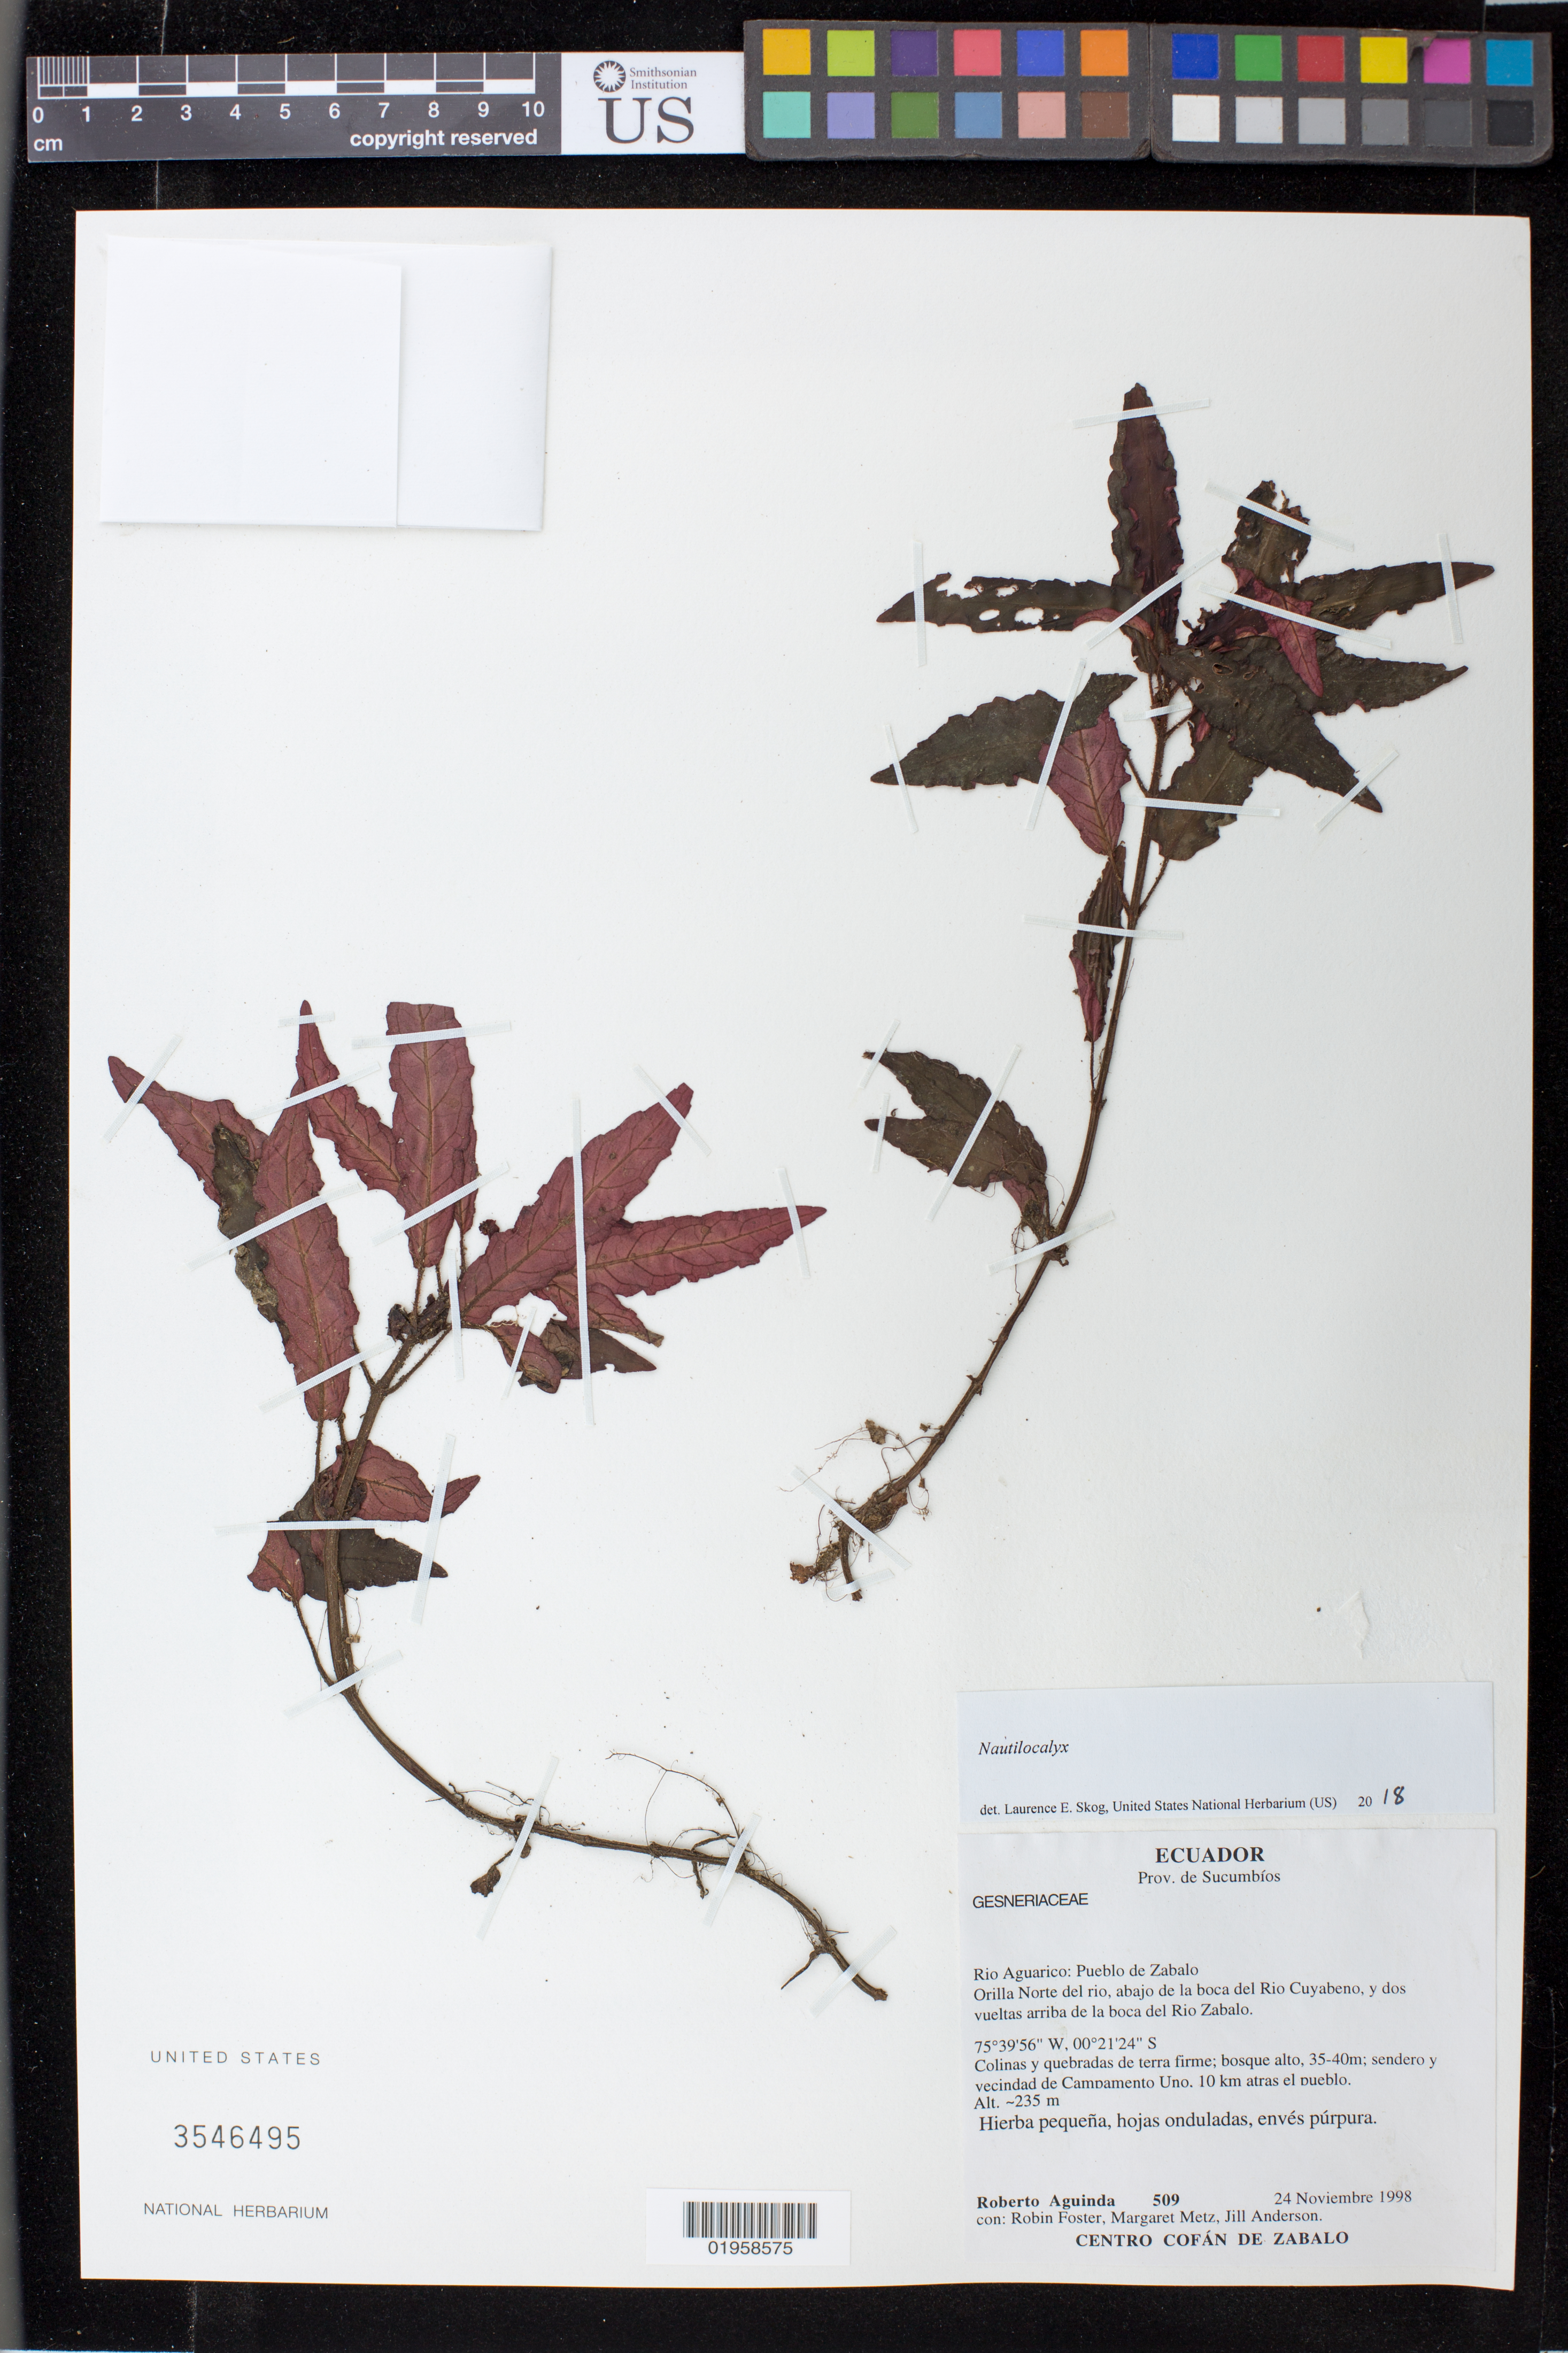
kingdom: Plantae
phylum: Tracheophyta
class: Magnoliopsida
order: Lamiales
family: Gesneriaceae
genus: Nautilocalyx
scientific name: Nautilocalyx sp.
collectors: R. Aguinda, R. B. Foster, M. Metz & J. Anderson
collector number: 509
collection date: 1998-11-24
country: Ecuador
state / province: Sucumbios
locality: Rio Aguarico: Pueblo de Zabalo; orilla Norte del rio, abajo de la boca del Rio Cuyabeno, y dos vueltas arriba de la boca del Rio Zabalo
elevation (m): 235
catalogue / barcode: US 3546495